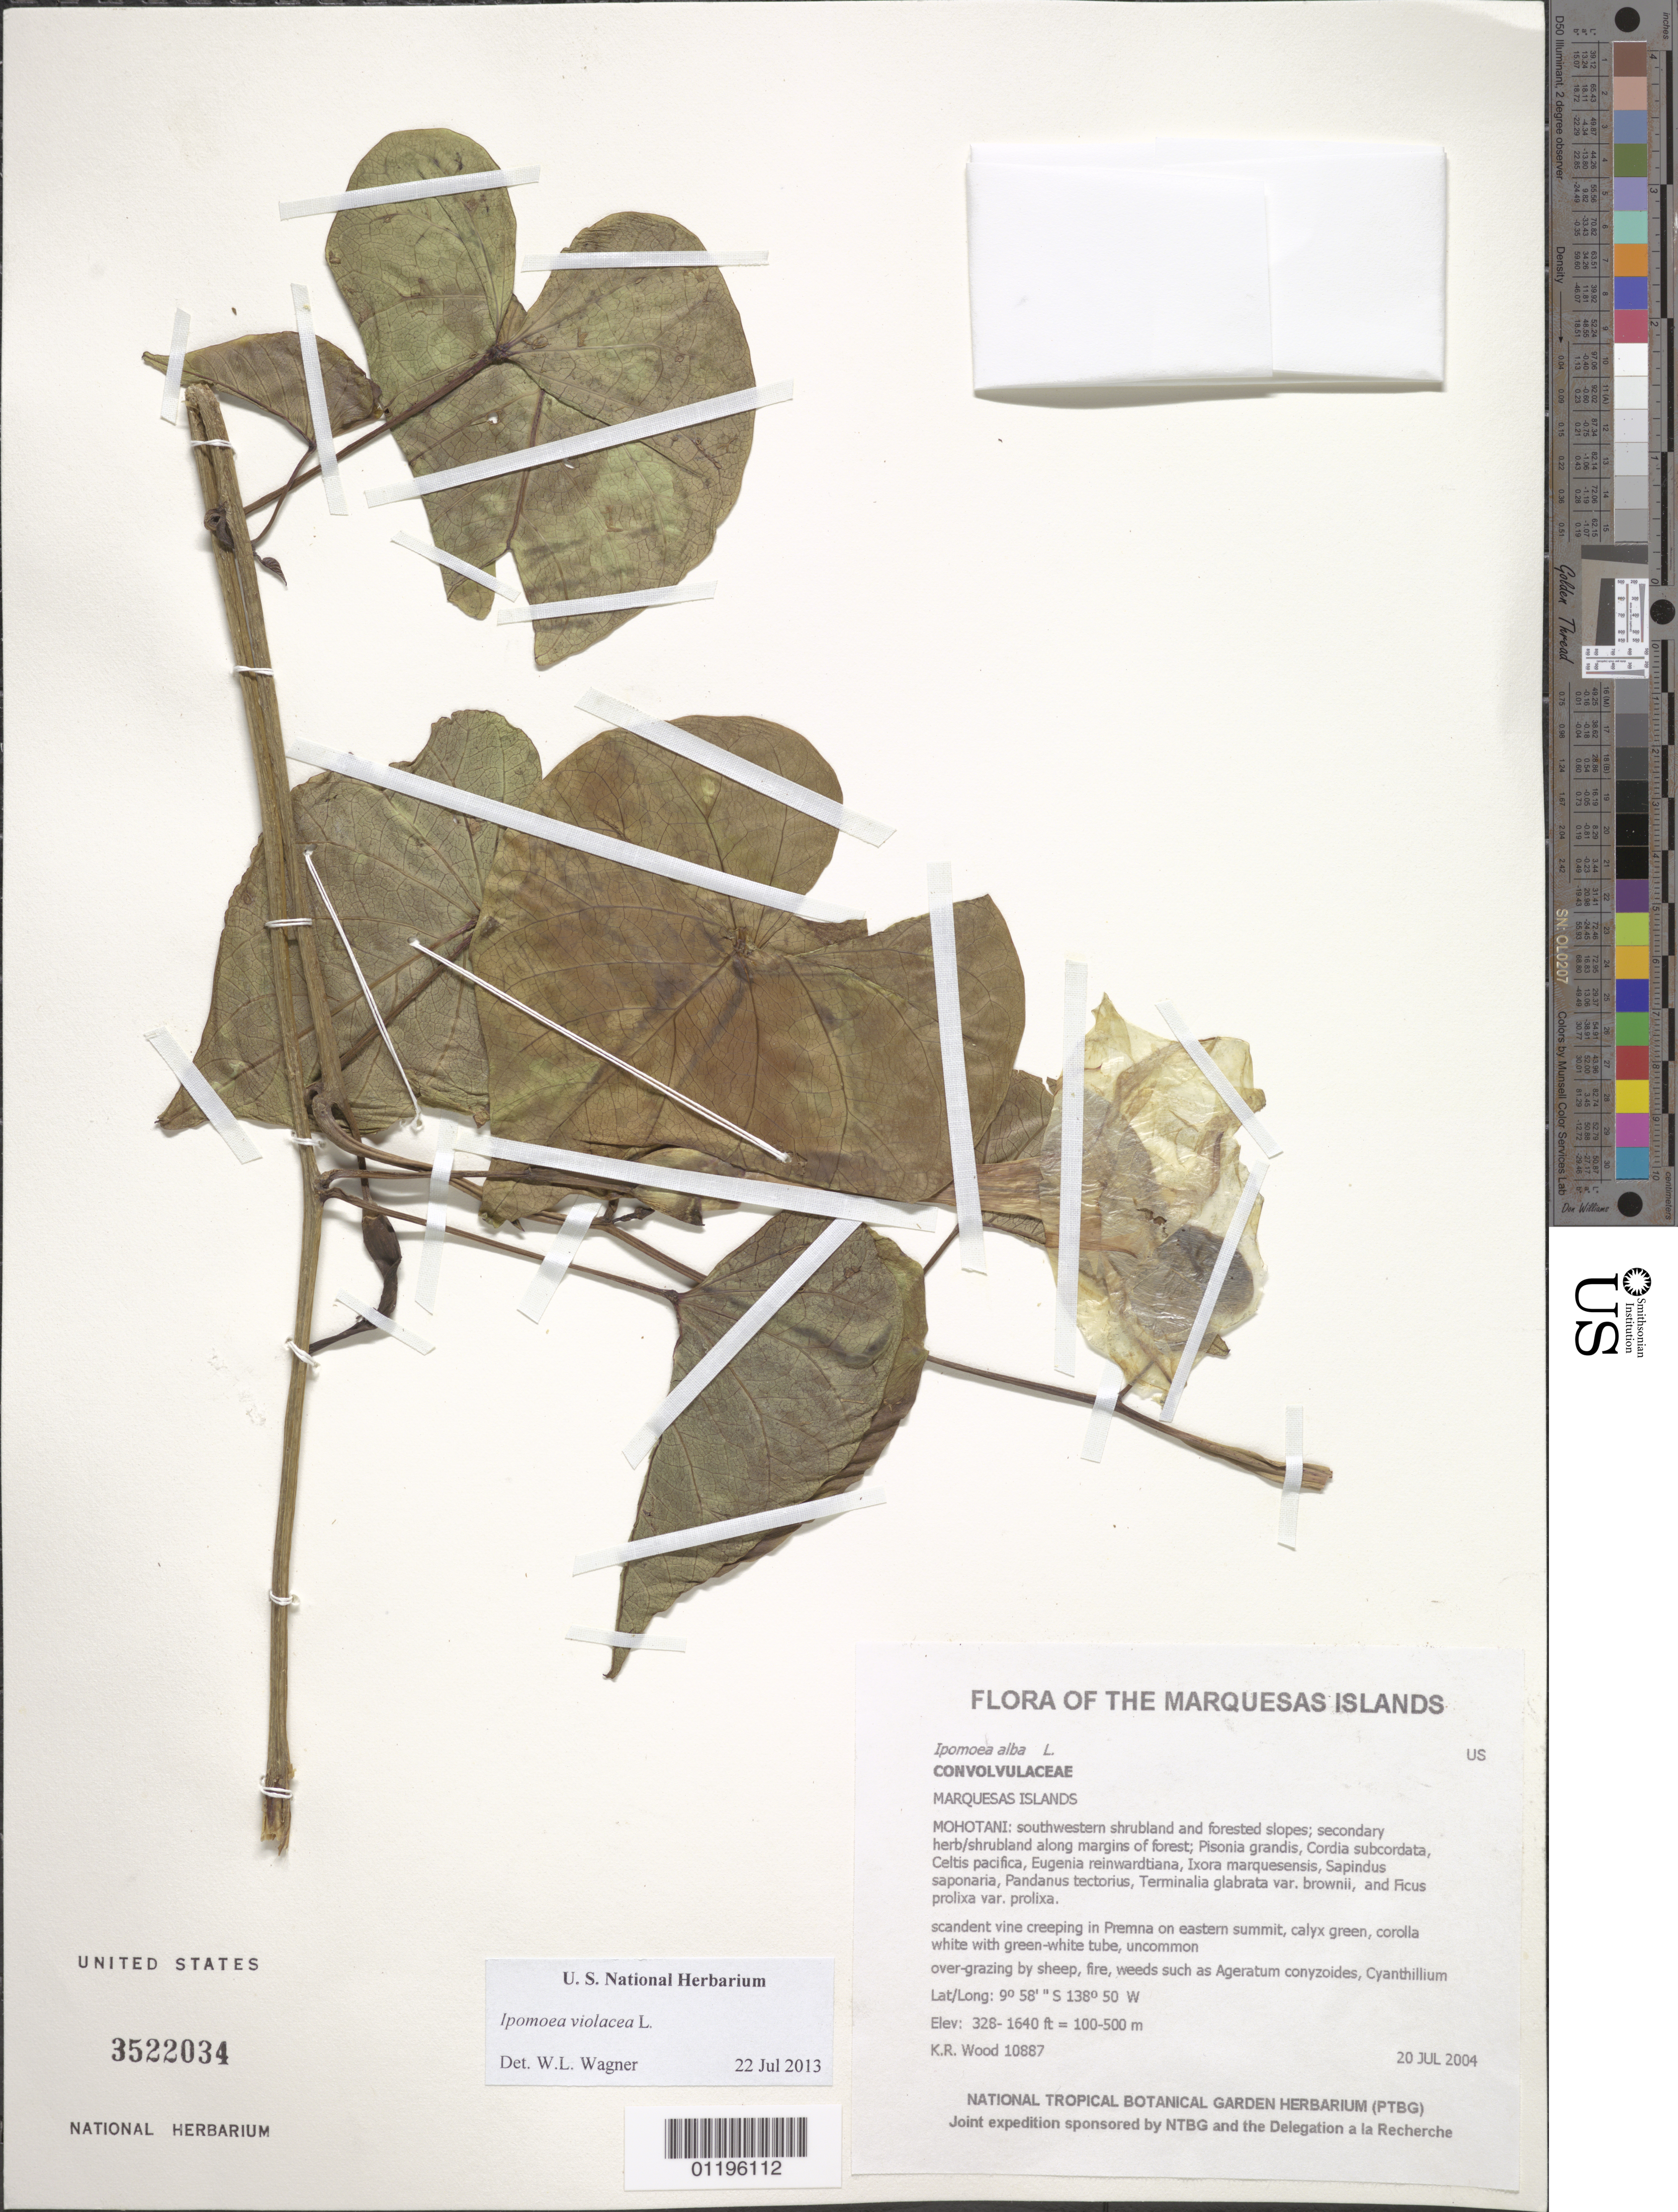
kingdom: Plantae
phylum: Tracheophyta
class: Magnoliopsida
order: Solanales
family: Convolvulaceae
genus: Ipomoea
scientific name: Ipomoea violacea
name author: L.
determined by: Lorence, David H., (PTBG), National Tropical Botanical Garden (UNITED STATES)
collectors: K. R. Wood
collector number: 10887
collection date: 2004-07-20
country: French Polynesia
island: Mohotani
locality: Southwestern shrubland and forested slopes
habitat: Secondary herb/shrubland along margins of forest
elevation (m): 100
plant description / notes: Over-grazing by sheep, fire, weeds such as Ageratum conyzoides, Cyanthillium cinereum, Chamaesyce hirta, Senna occidentalis, Ocimum gratissimum, Abutilon hirtum, Passiflora foetida, Rhynchelytrum repens, and Urochloa reptans.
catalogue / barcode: US 3522034